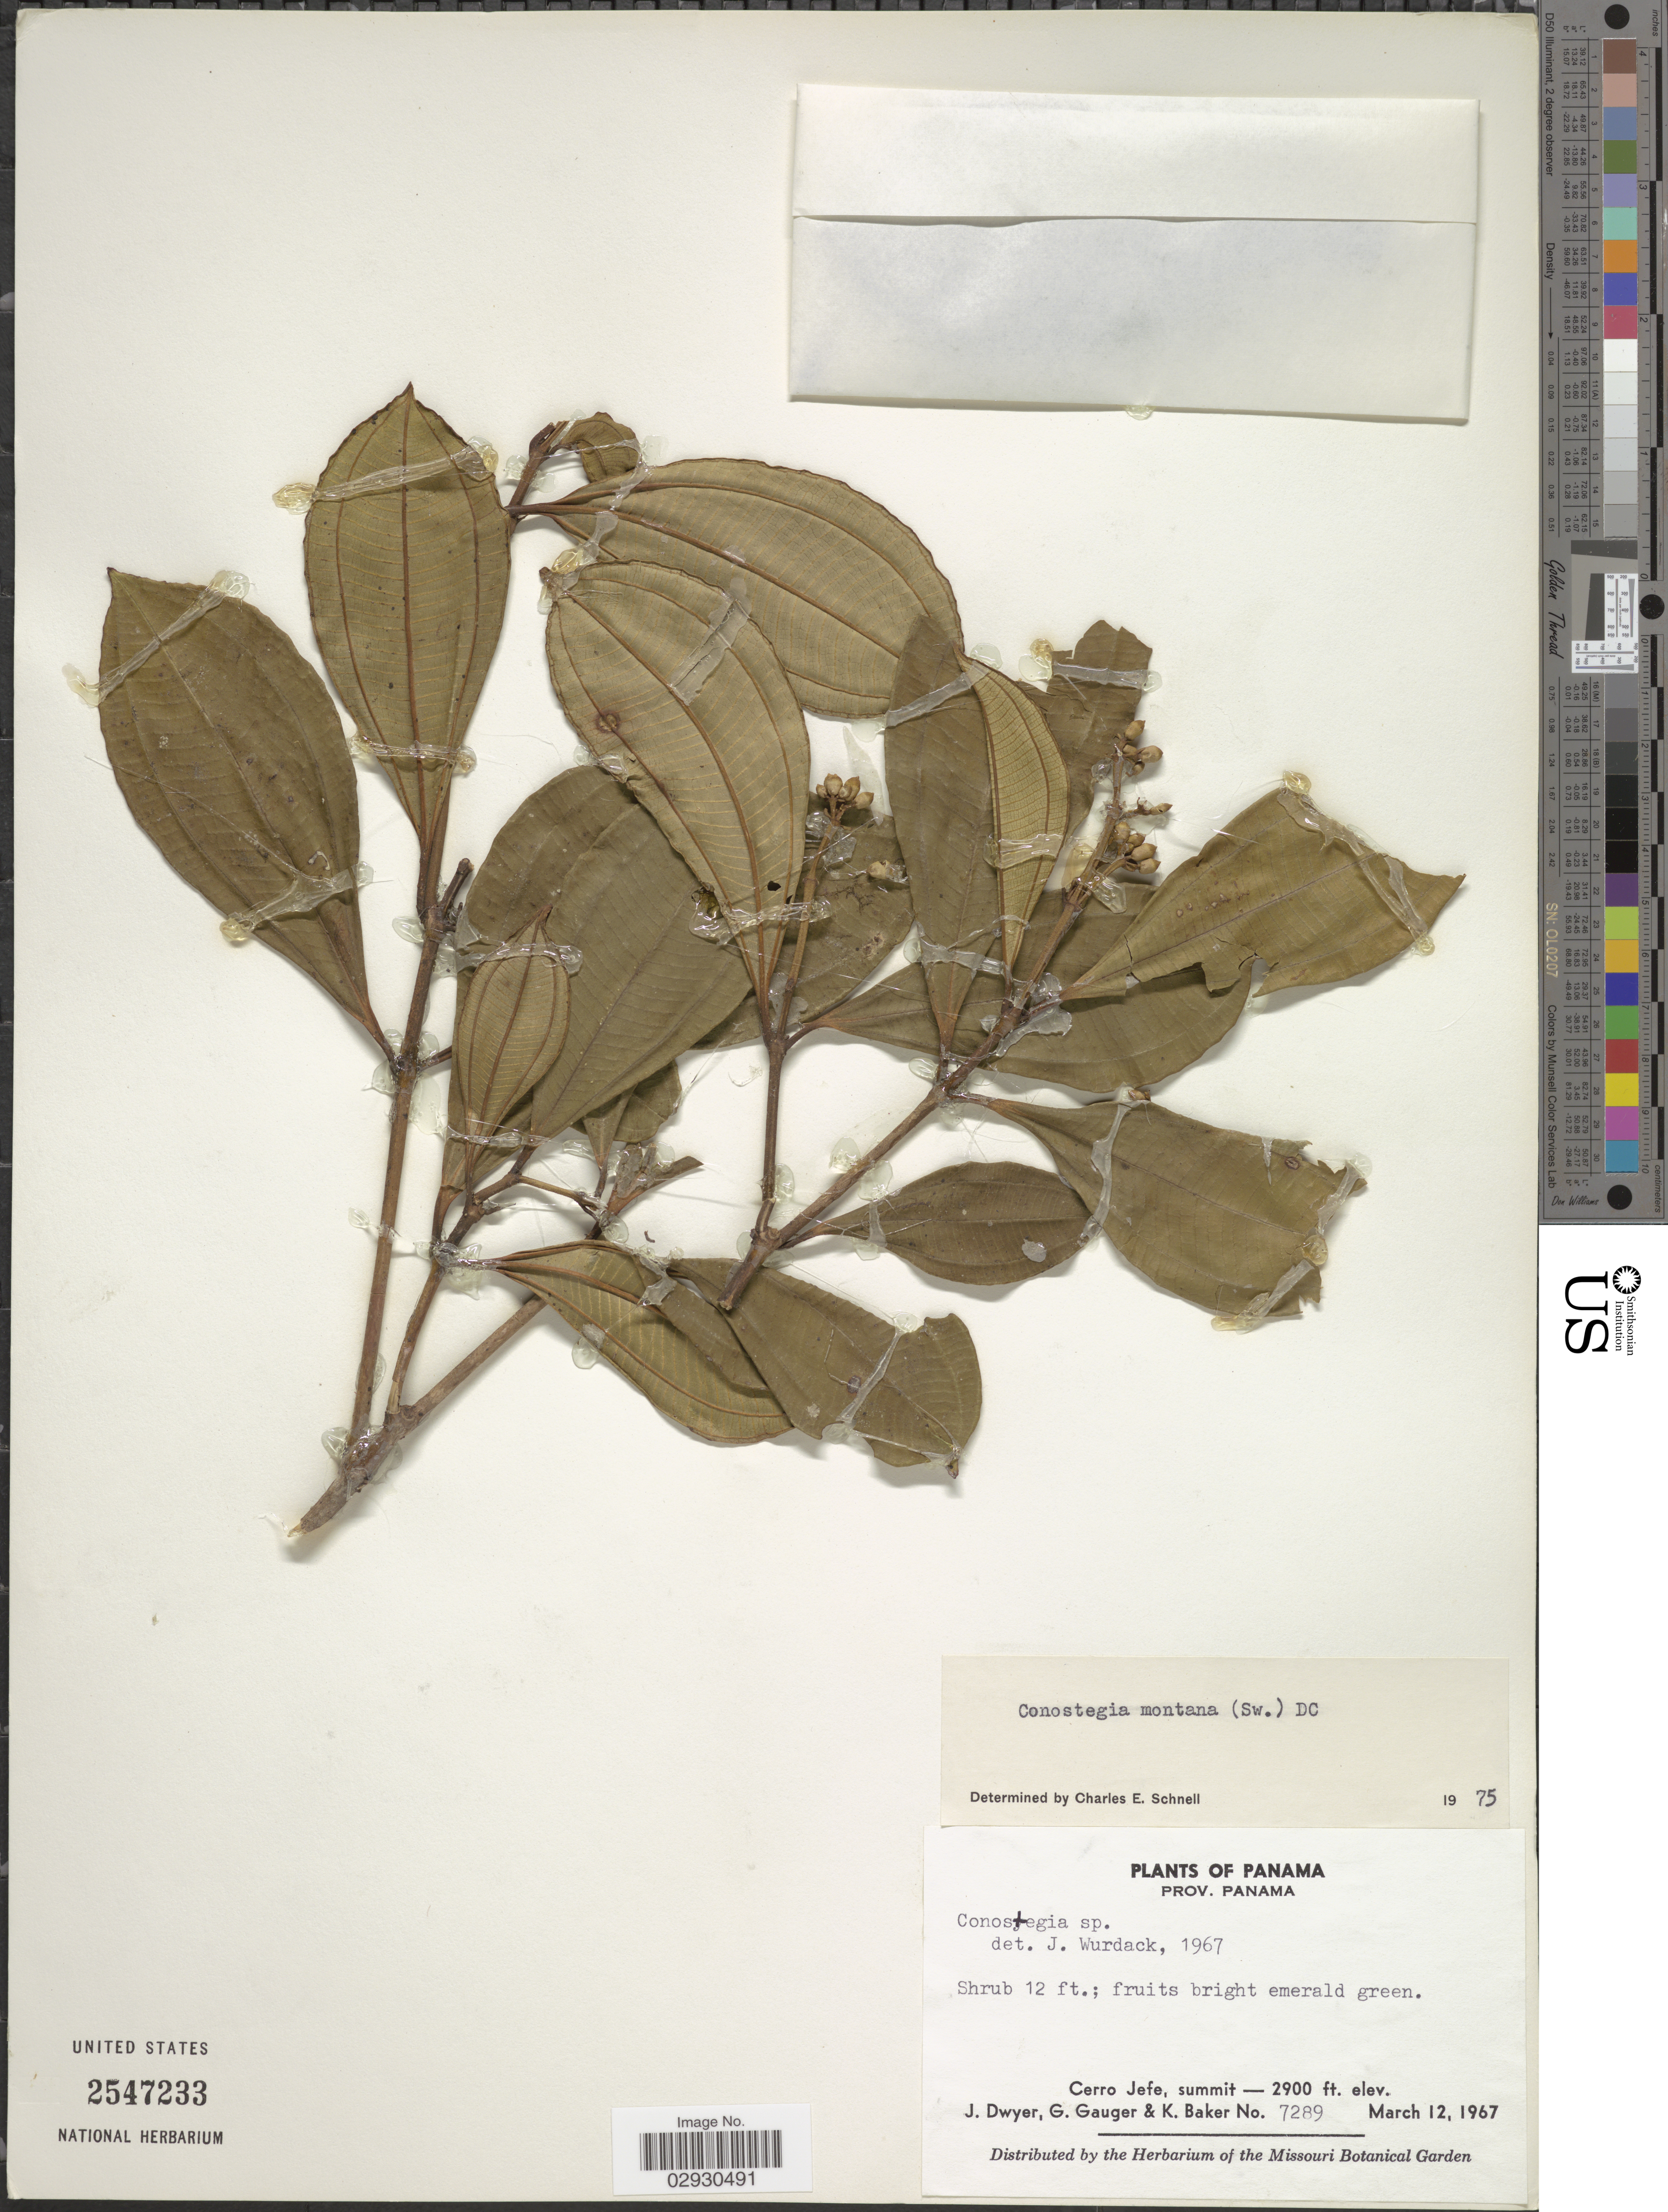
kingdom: Plantae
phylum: Tracheophyta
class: Magnoliopsida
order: Myrtales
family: Melastomataceae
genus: Conostegia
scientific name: Conostegia montana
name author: (Sw.) D. Don ex DC.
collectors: J. Dwyer, G. Gauger & K. Baker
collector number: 7289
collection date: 1967-03-12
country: Panama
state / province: Panamá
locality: Cerro Jefe, summit.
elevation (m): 884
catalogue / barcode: US 2547233